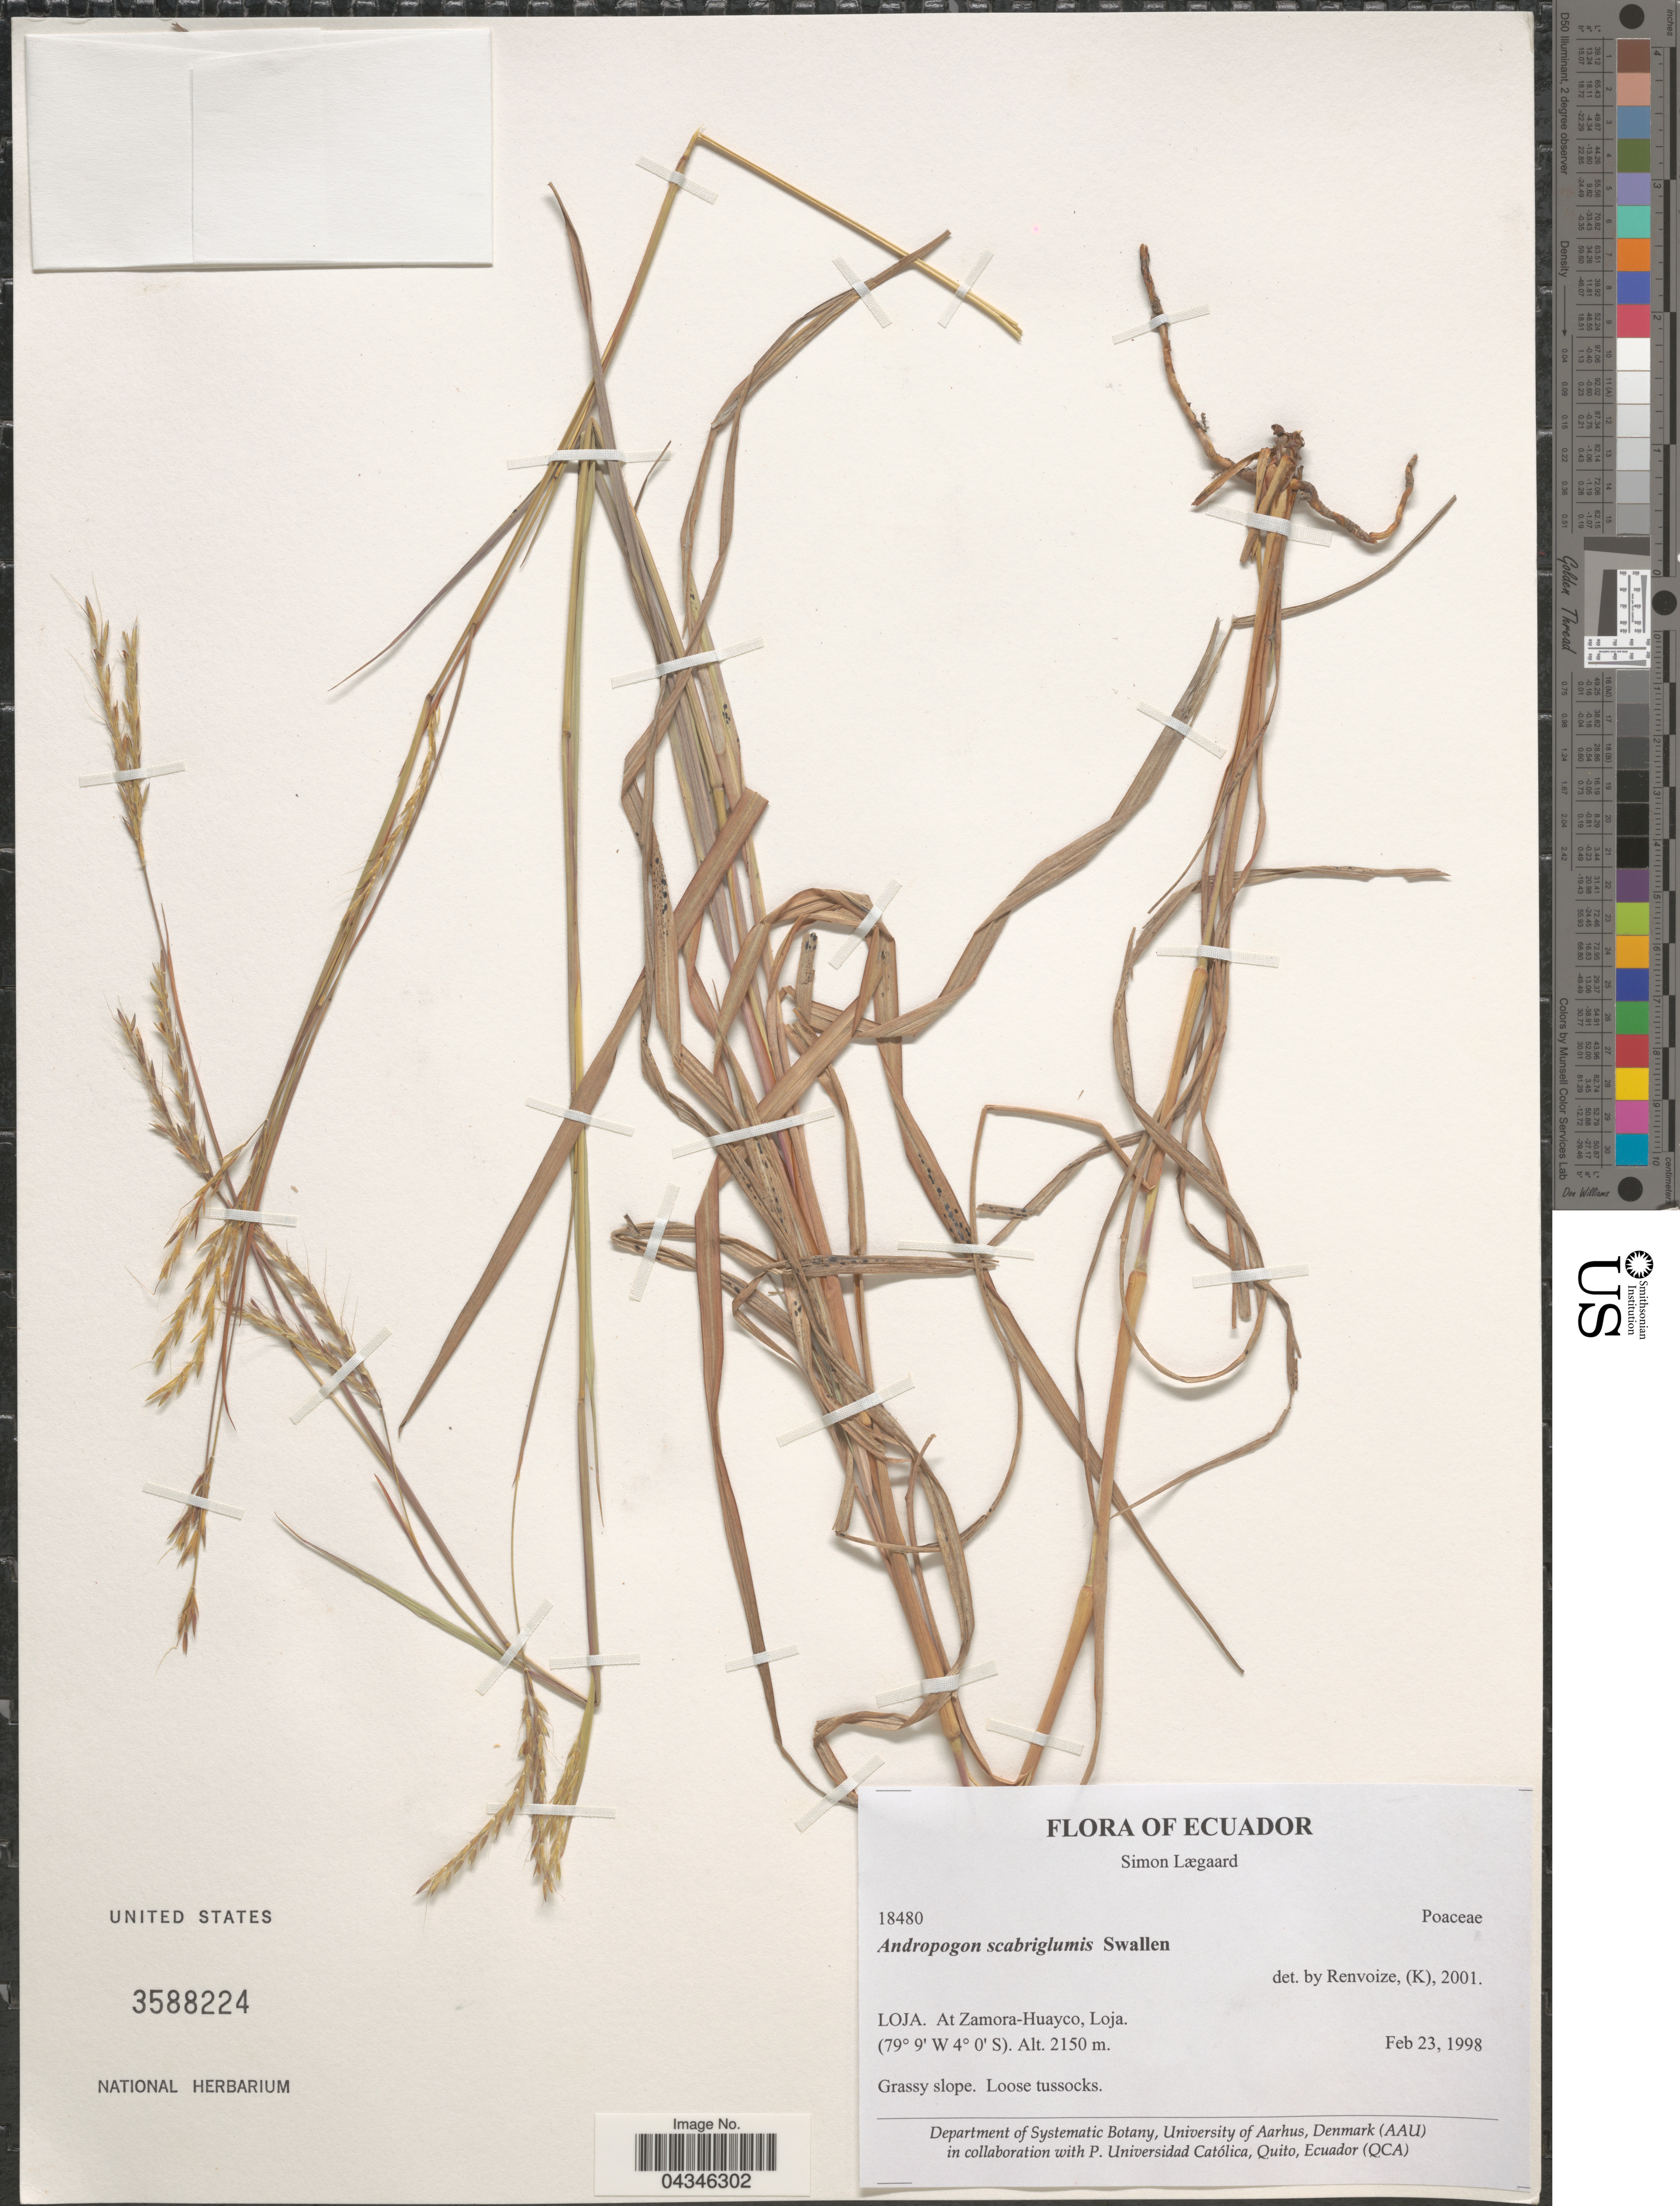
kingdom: Plantae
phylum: Tracheophyta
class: Liliopsida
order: Poales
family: Poaceae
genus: Andropogon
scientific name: Andropogon scabriglumis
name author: Swallen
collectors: S. Lægaard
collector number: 18480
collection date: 1998-02-23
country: Ecuador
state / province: Loja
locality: At Zamora-Huayco, Loja. Grassy slope.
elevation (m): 2150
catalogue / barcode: US 3588224